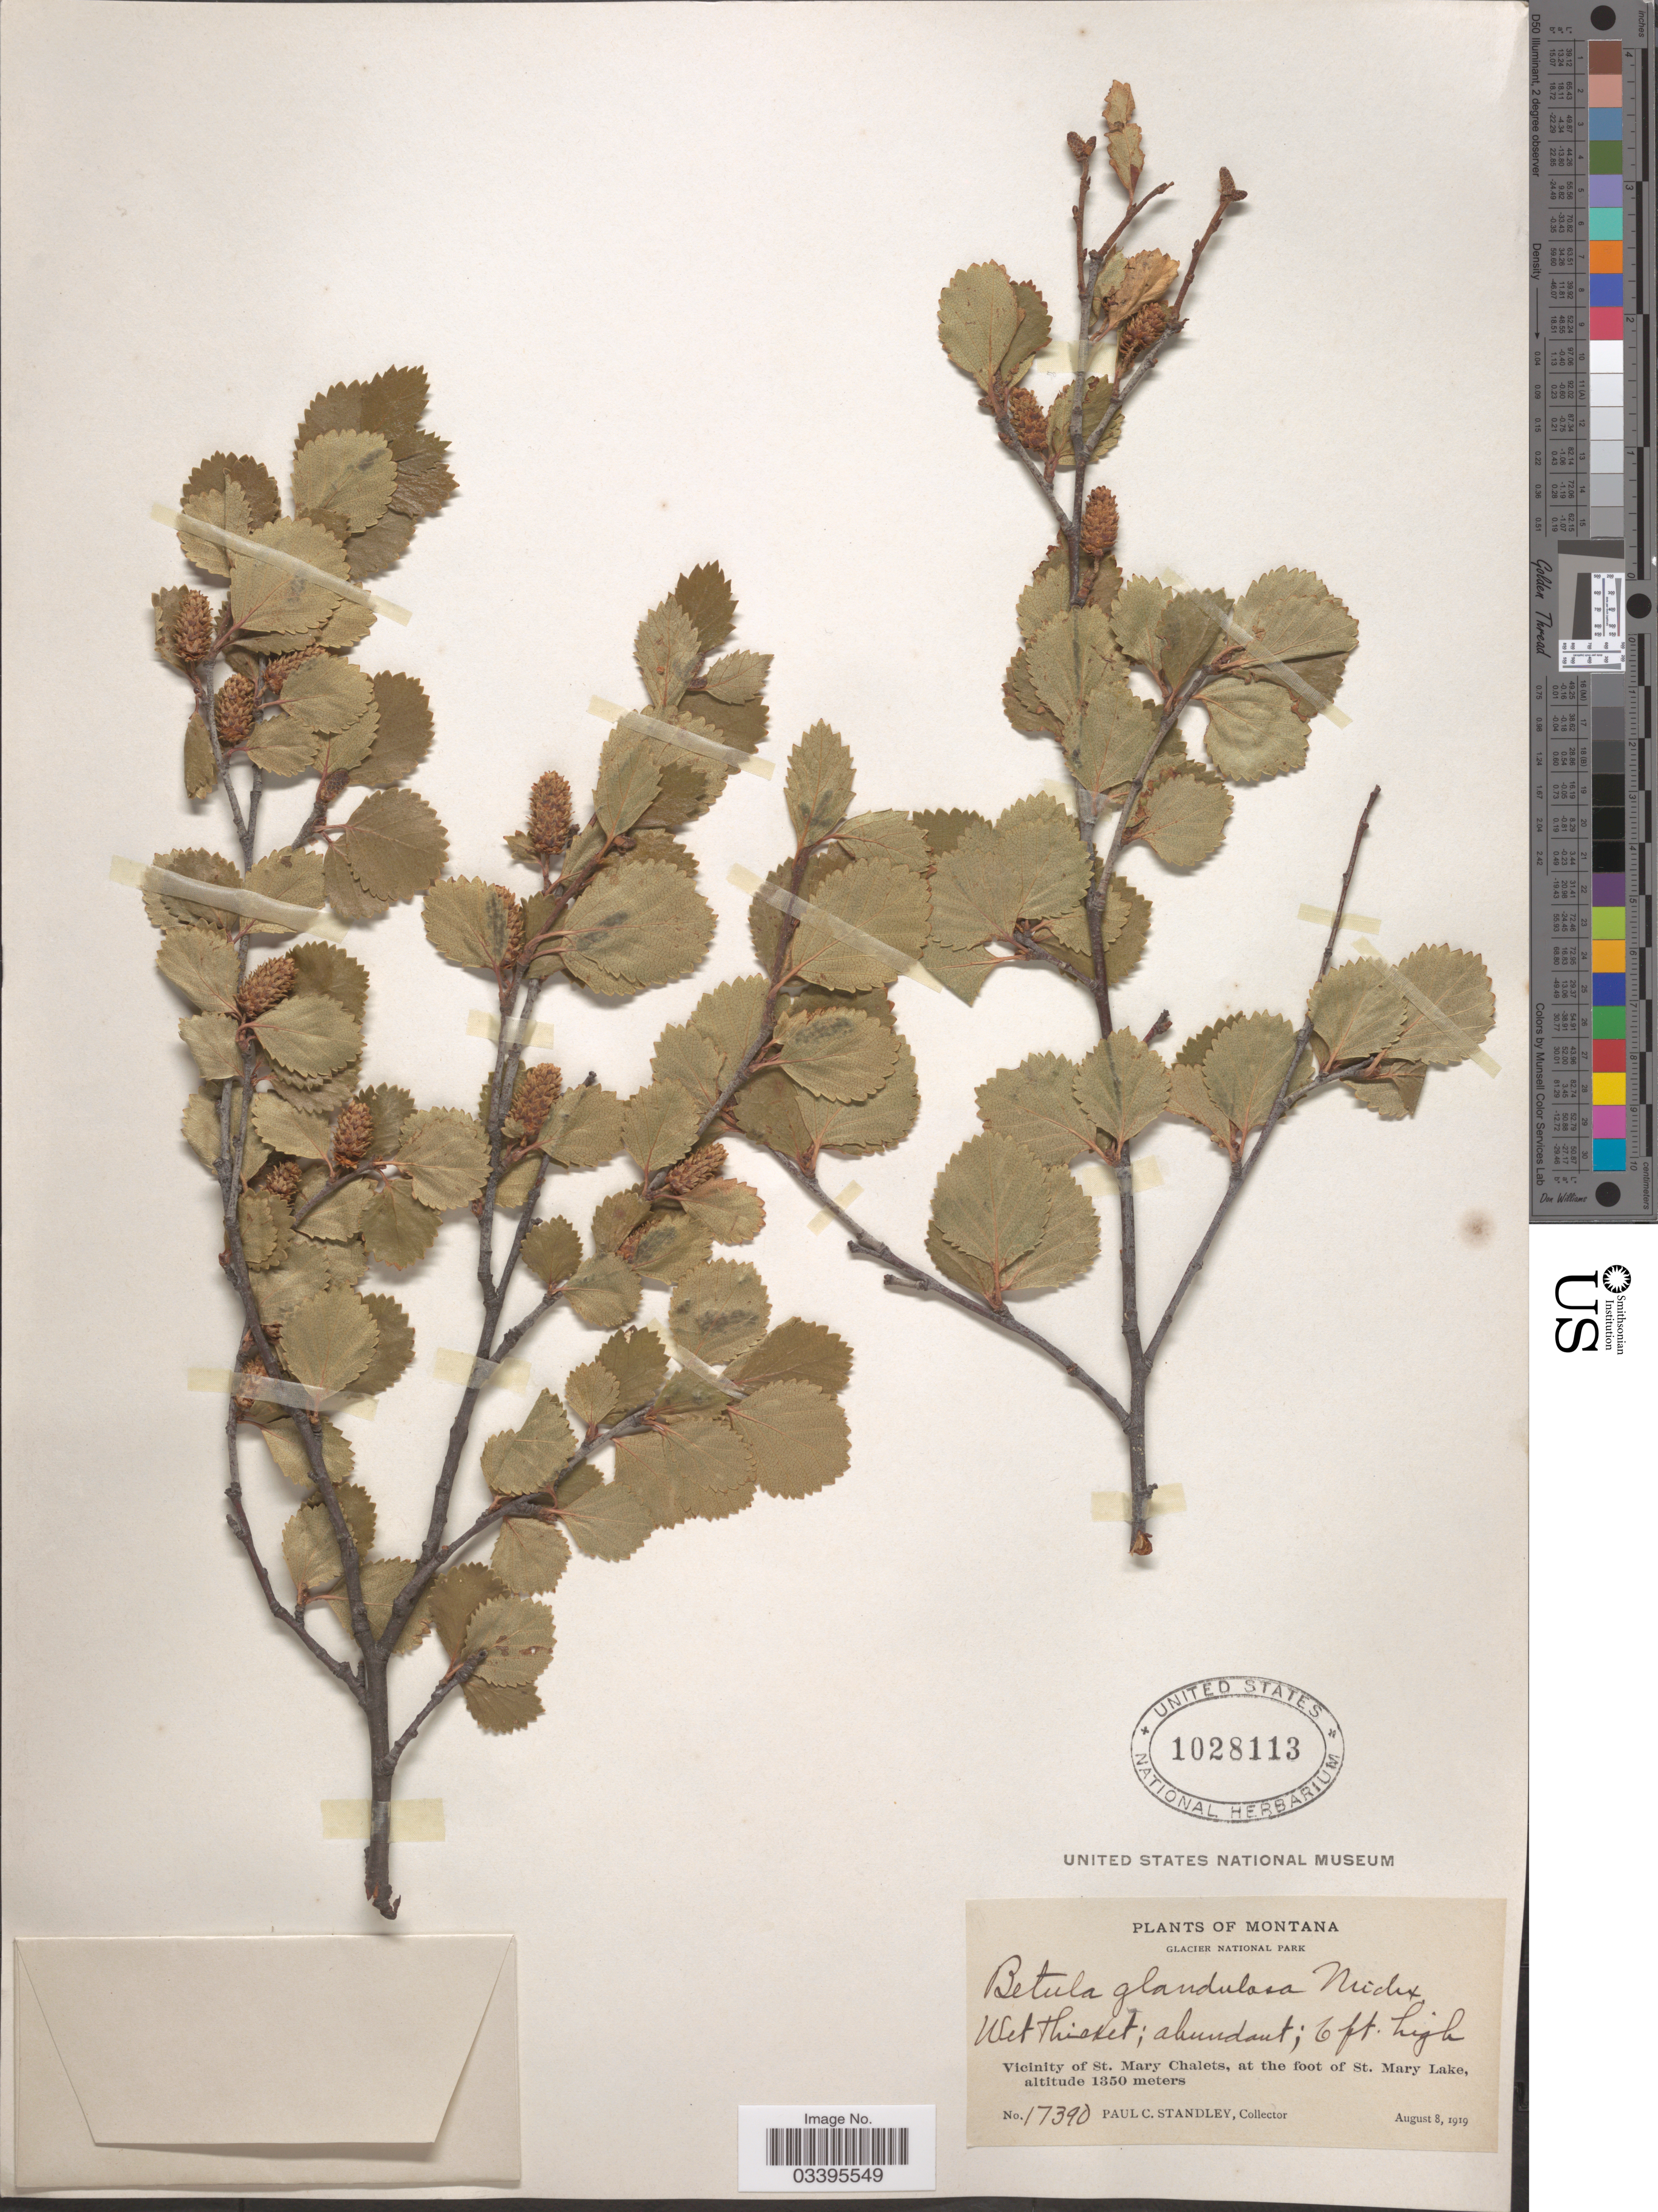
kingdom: Plantae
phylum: Tracheophyta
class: Magnoliopsida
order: Fagales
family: Betulaceae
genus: Betula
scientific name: Betula glandulosa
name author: Michx.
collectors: P. C. Standley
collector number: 17390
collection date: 1919-08-08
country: United States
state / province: Montana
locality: Glacier National Park. Vicinity of St. Mary Chalets, at the foot of St. Mary Lake.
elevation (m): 1350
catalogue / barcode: US 1028113